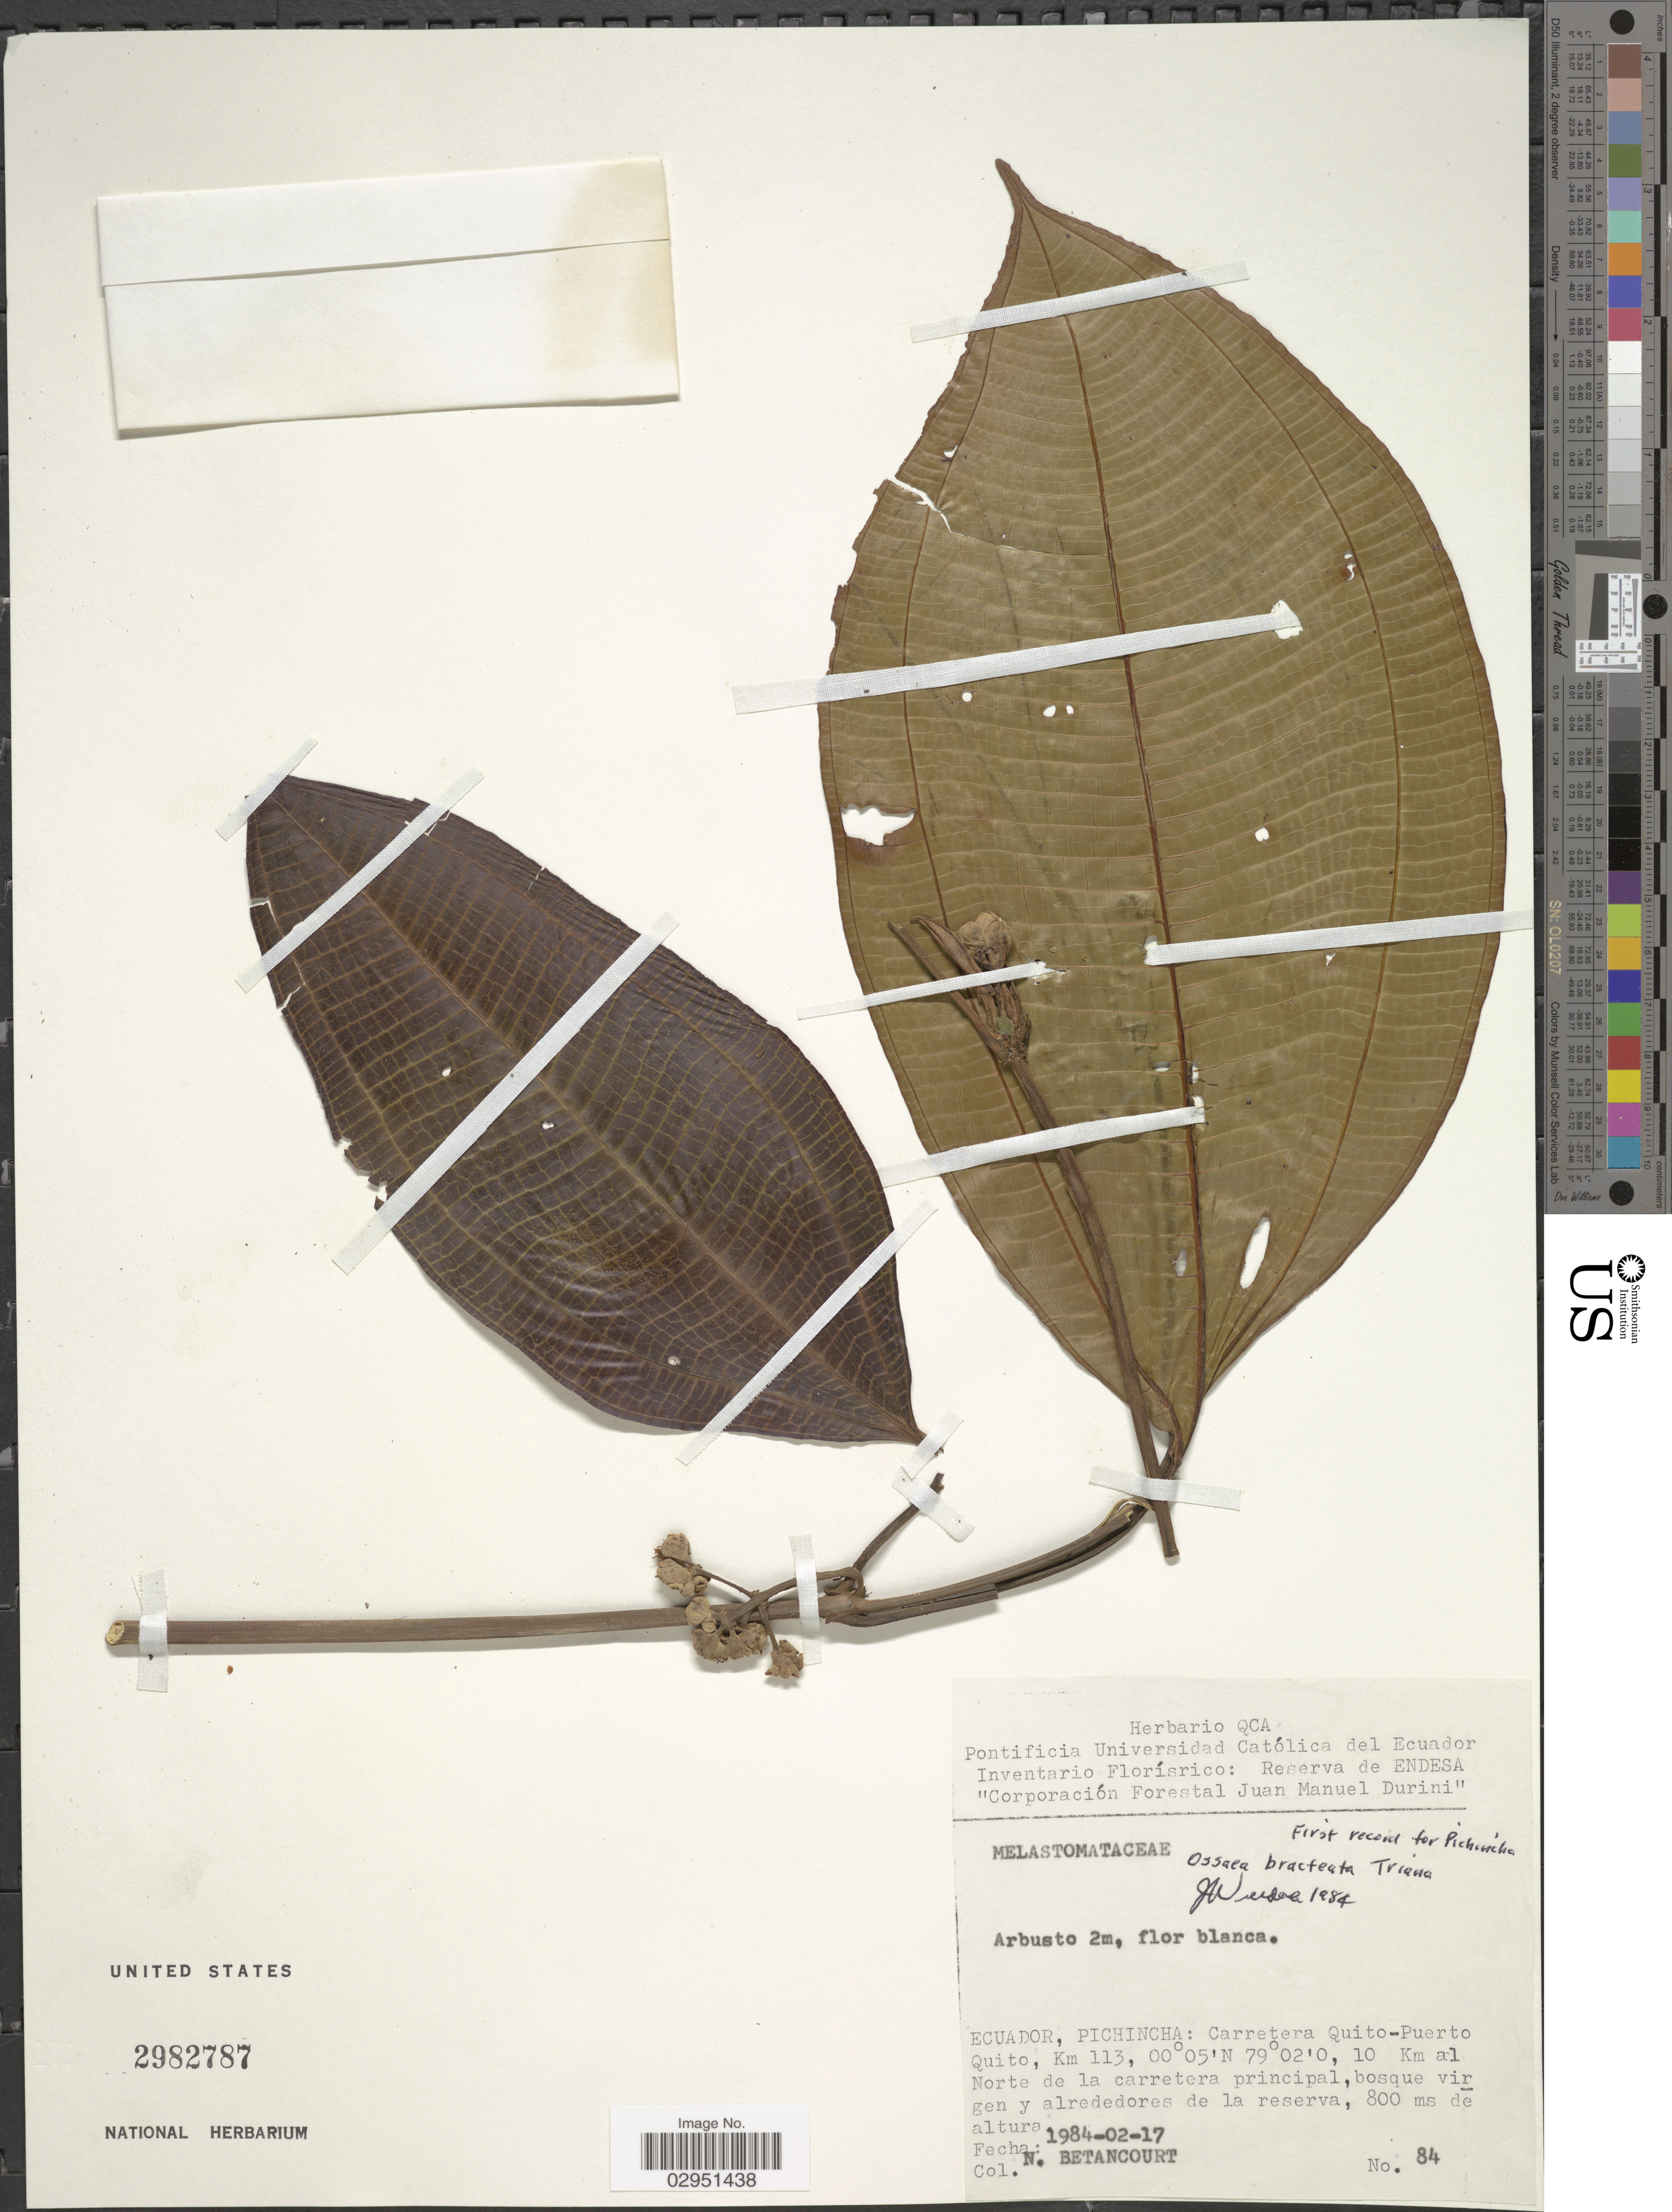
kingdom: Plantae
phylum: Tracheophyta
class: Magnoliopsida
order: Myrtales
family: Melastomataceae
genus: Ossaea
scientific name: Ossaea bracteata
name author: Triana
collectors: N. Betancourt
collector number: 84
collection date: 1984-02-17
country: Ecuador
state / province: Pichincha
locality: Carretera Quito-Puerto Quito, Km 113, 10 Km al Norte de la carretera principal.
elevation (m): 800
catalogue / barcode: US 2982787